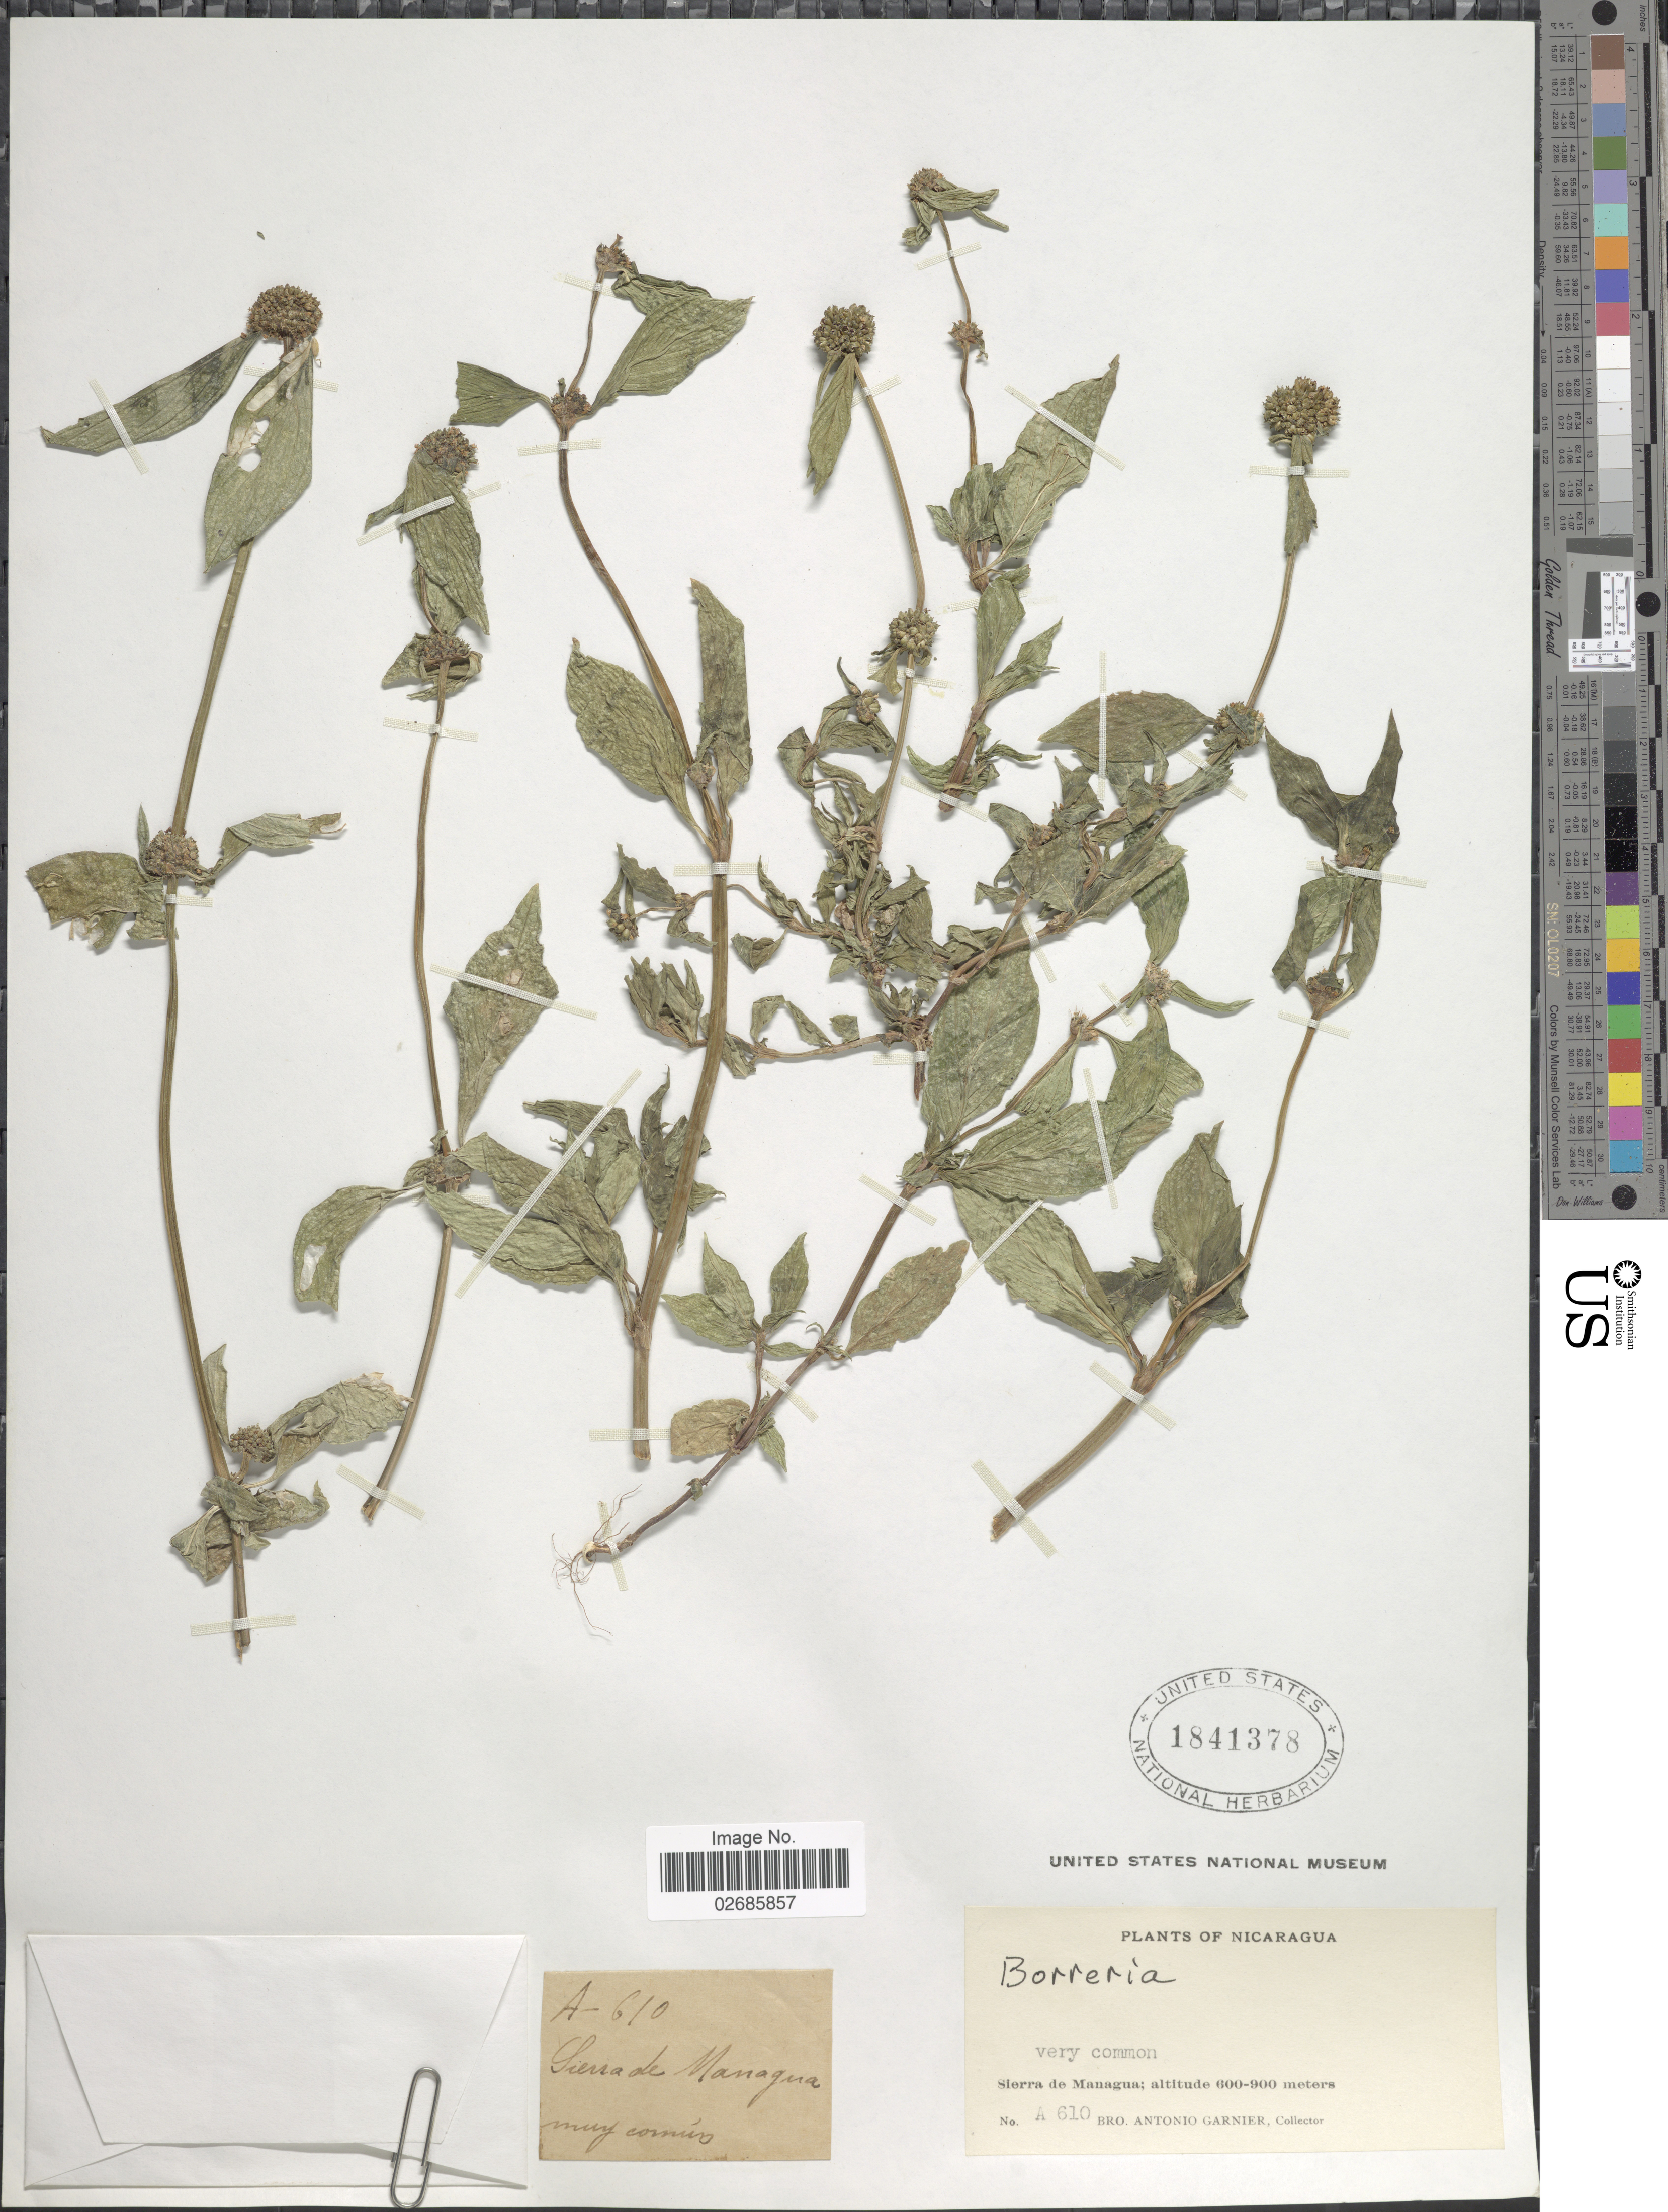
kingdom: Plantae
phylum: Tracheophyta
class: Magnoliopsida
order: Gentianales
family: Rubiaceae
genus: Borreria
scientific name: Borreria sp.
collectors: Bro. A. Garnier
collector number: A610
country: Nicaragua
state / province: Managua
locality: Sierra de Managua.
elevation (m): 600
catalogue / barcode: US 1841378